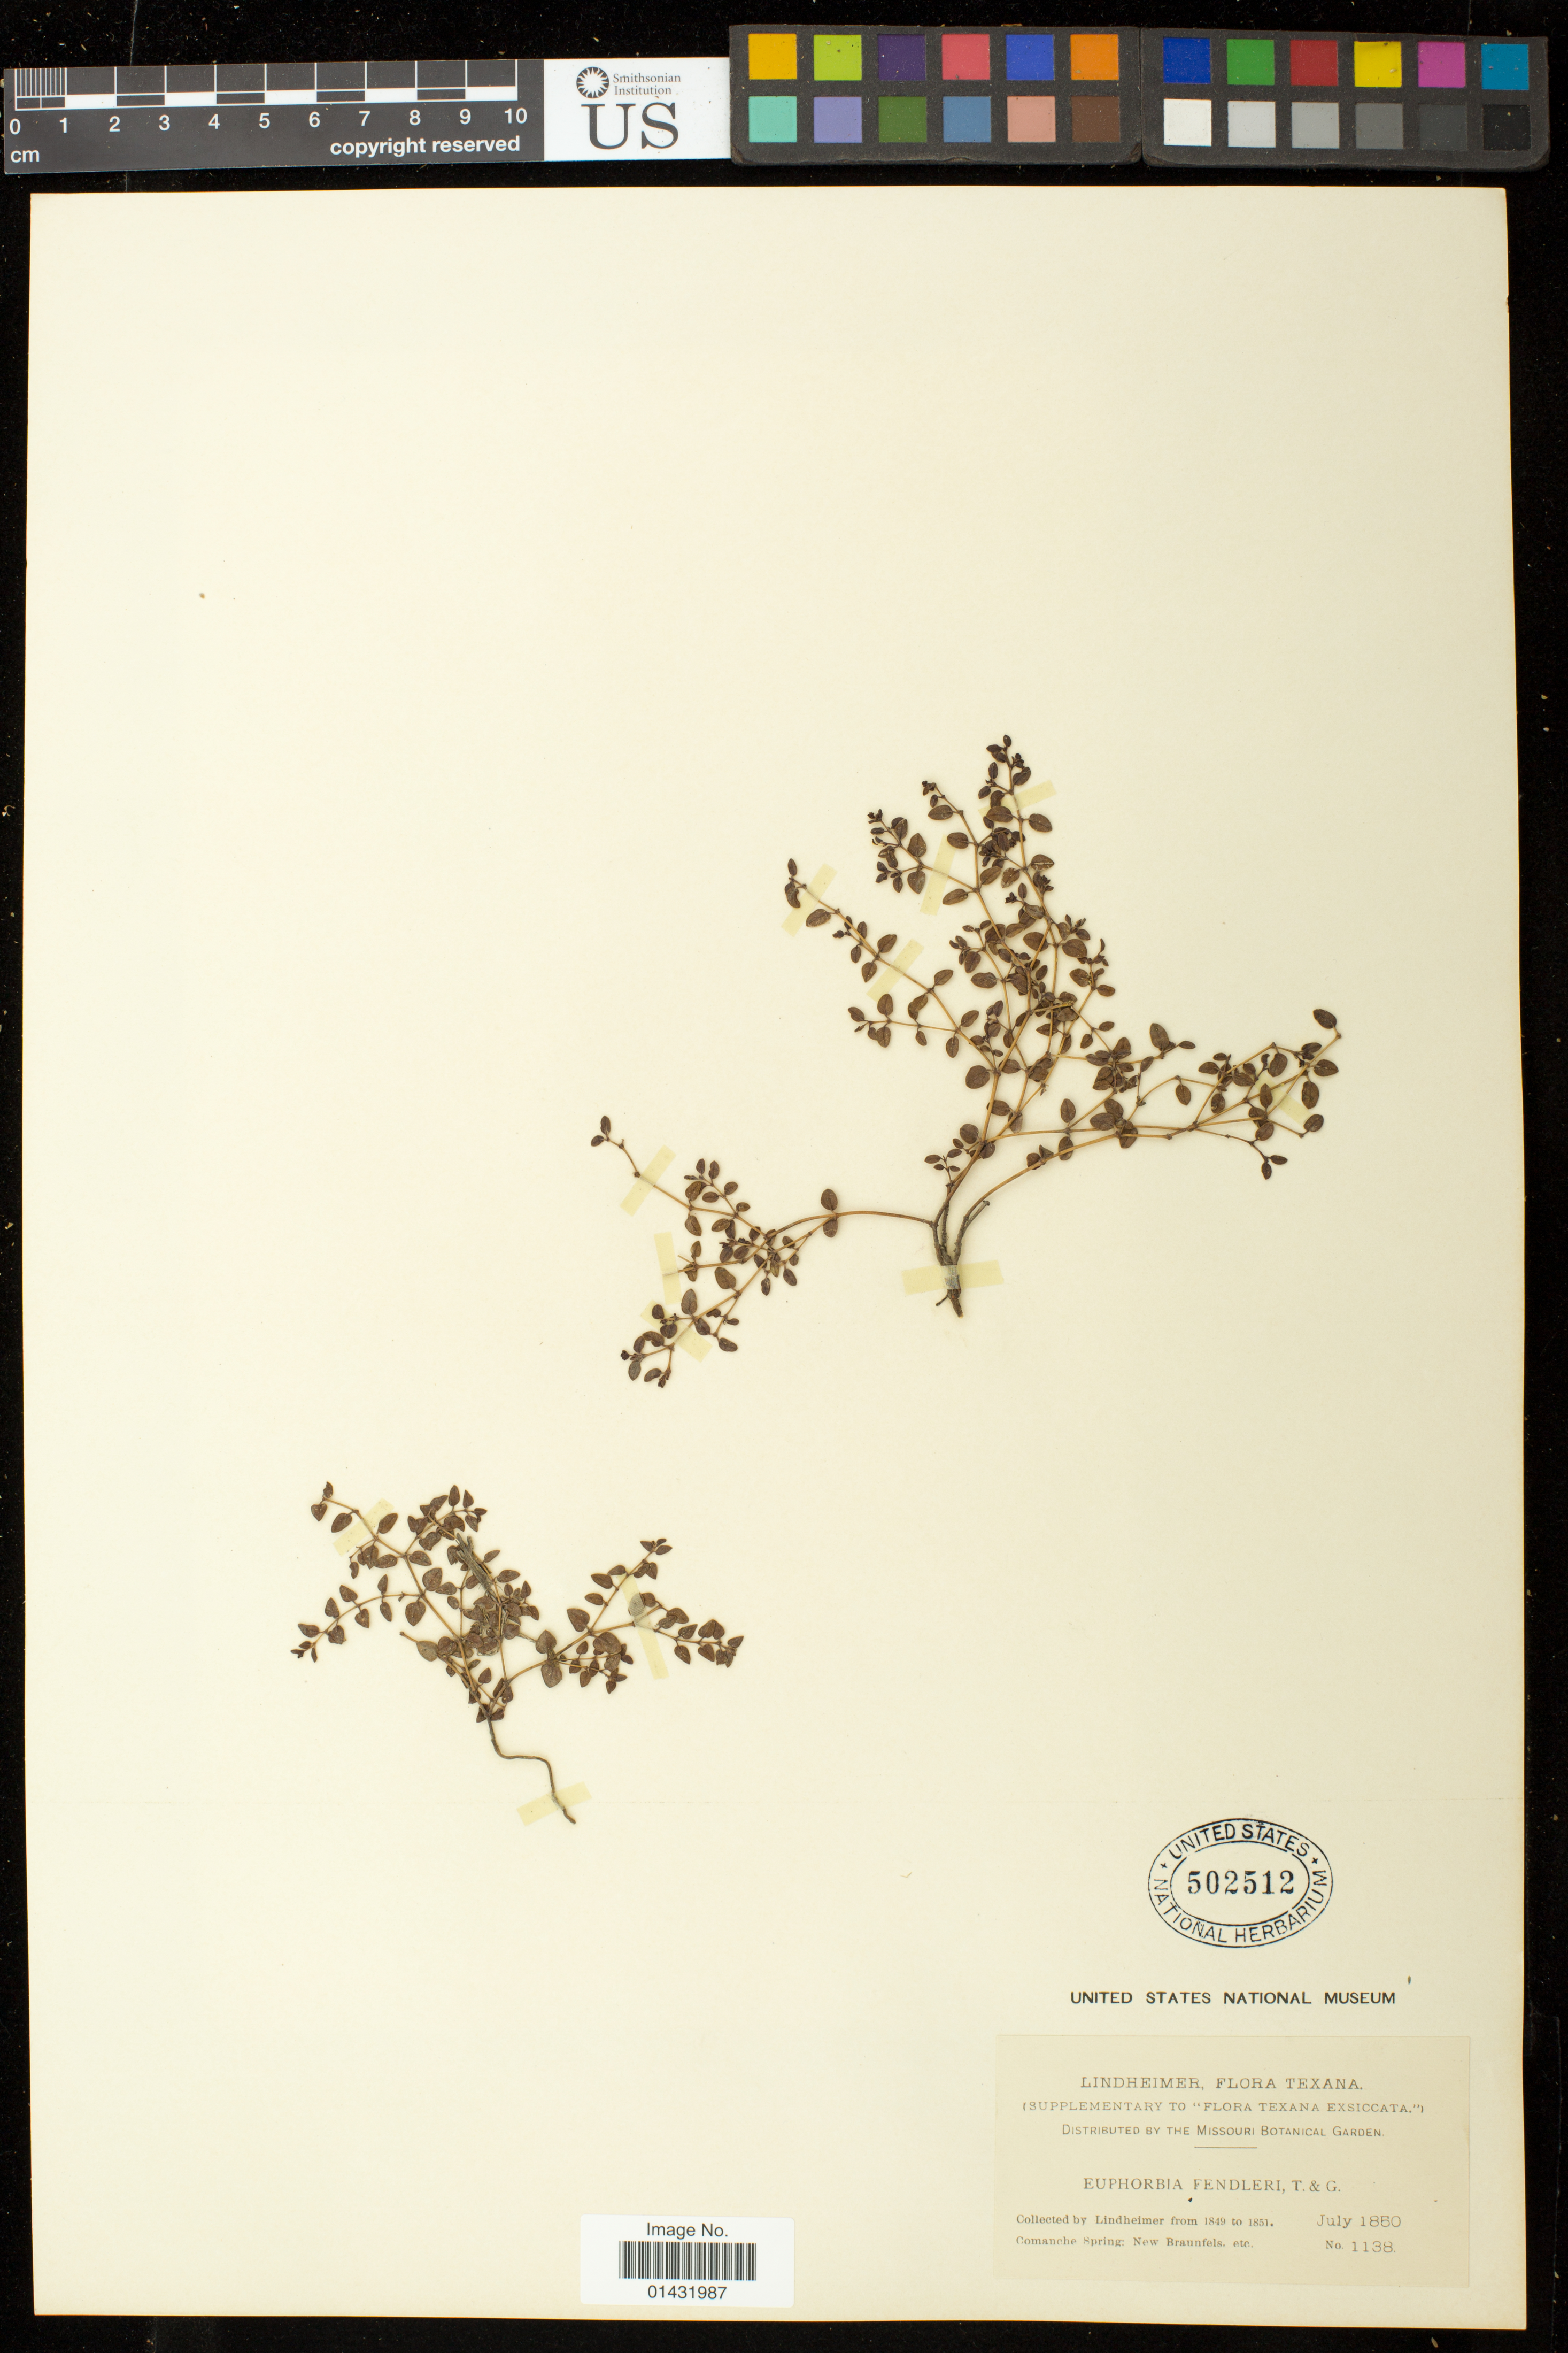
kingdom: Plantae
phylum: Tracheophyta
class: Magnoliopsida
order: Malpighiales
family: Euphorbiaceae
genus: Euphorbia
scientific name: Euphorbia fendleri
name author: Torr. & A. Gray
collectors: F. Lindheimer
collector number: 1138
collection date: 1850-07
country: United States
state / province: Texas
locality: Comanche Spring, New Braunfels, etc.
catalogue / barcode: US 502512